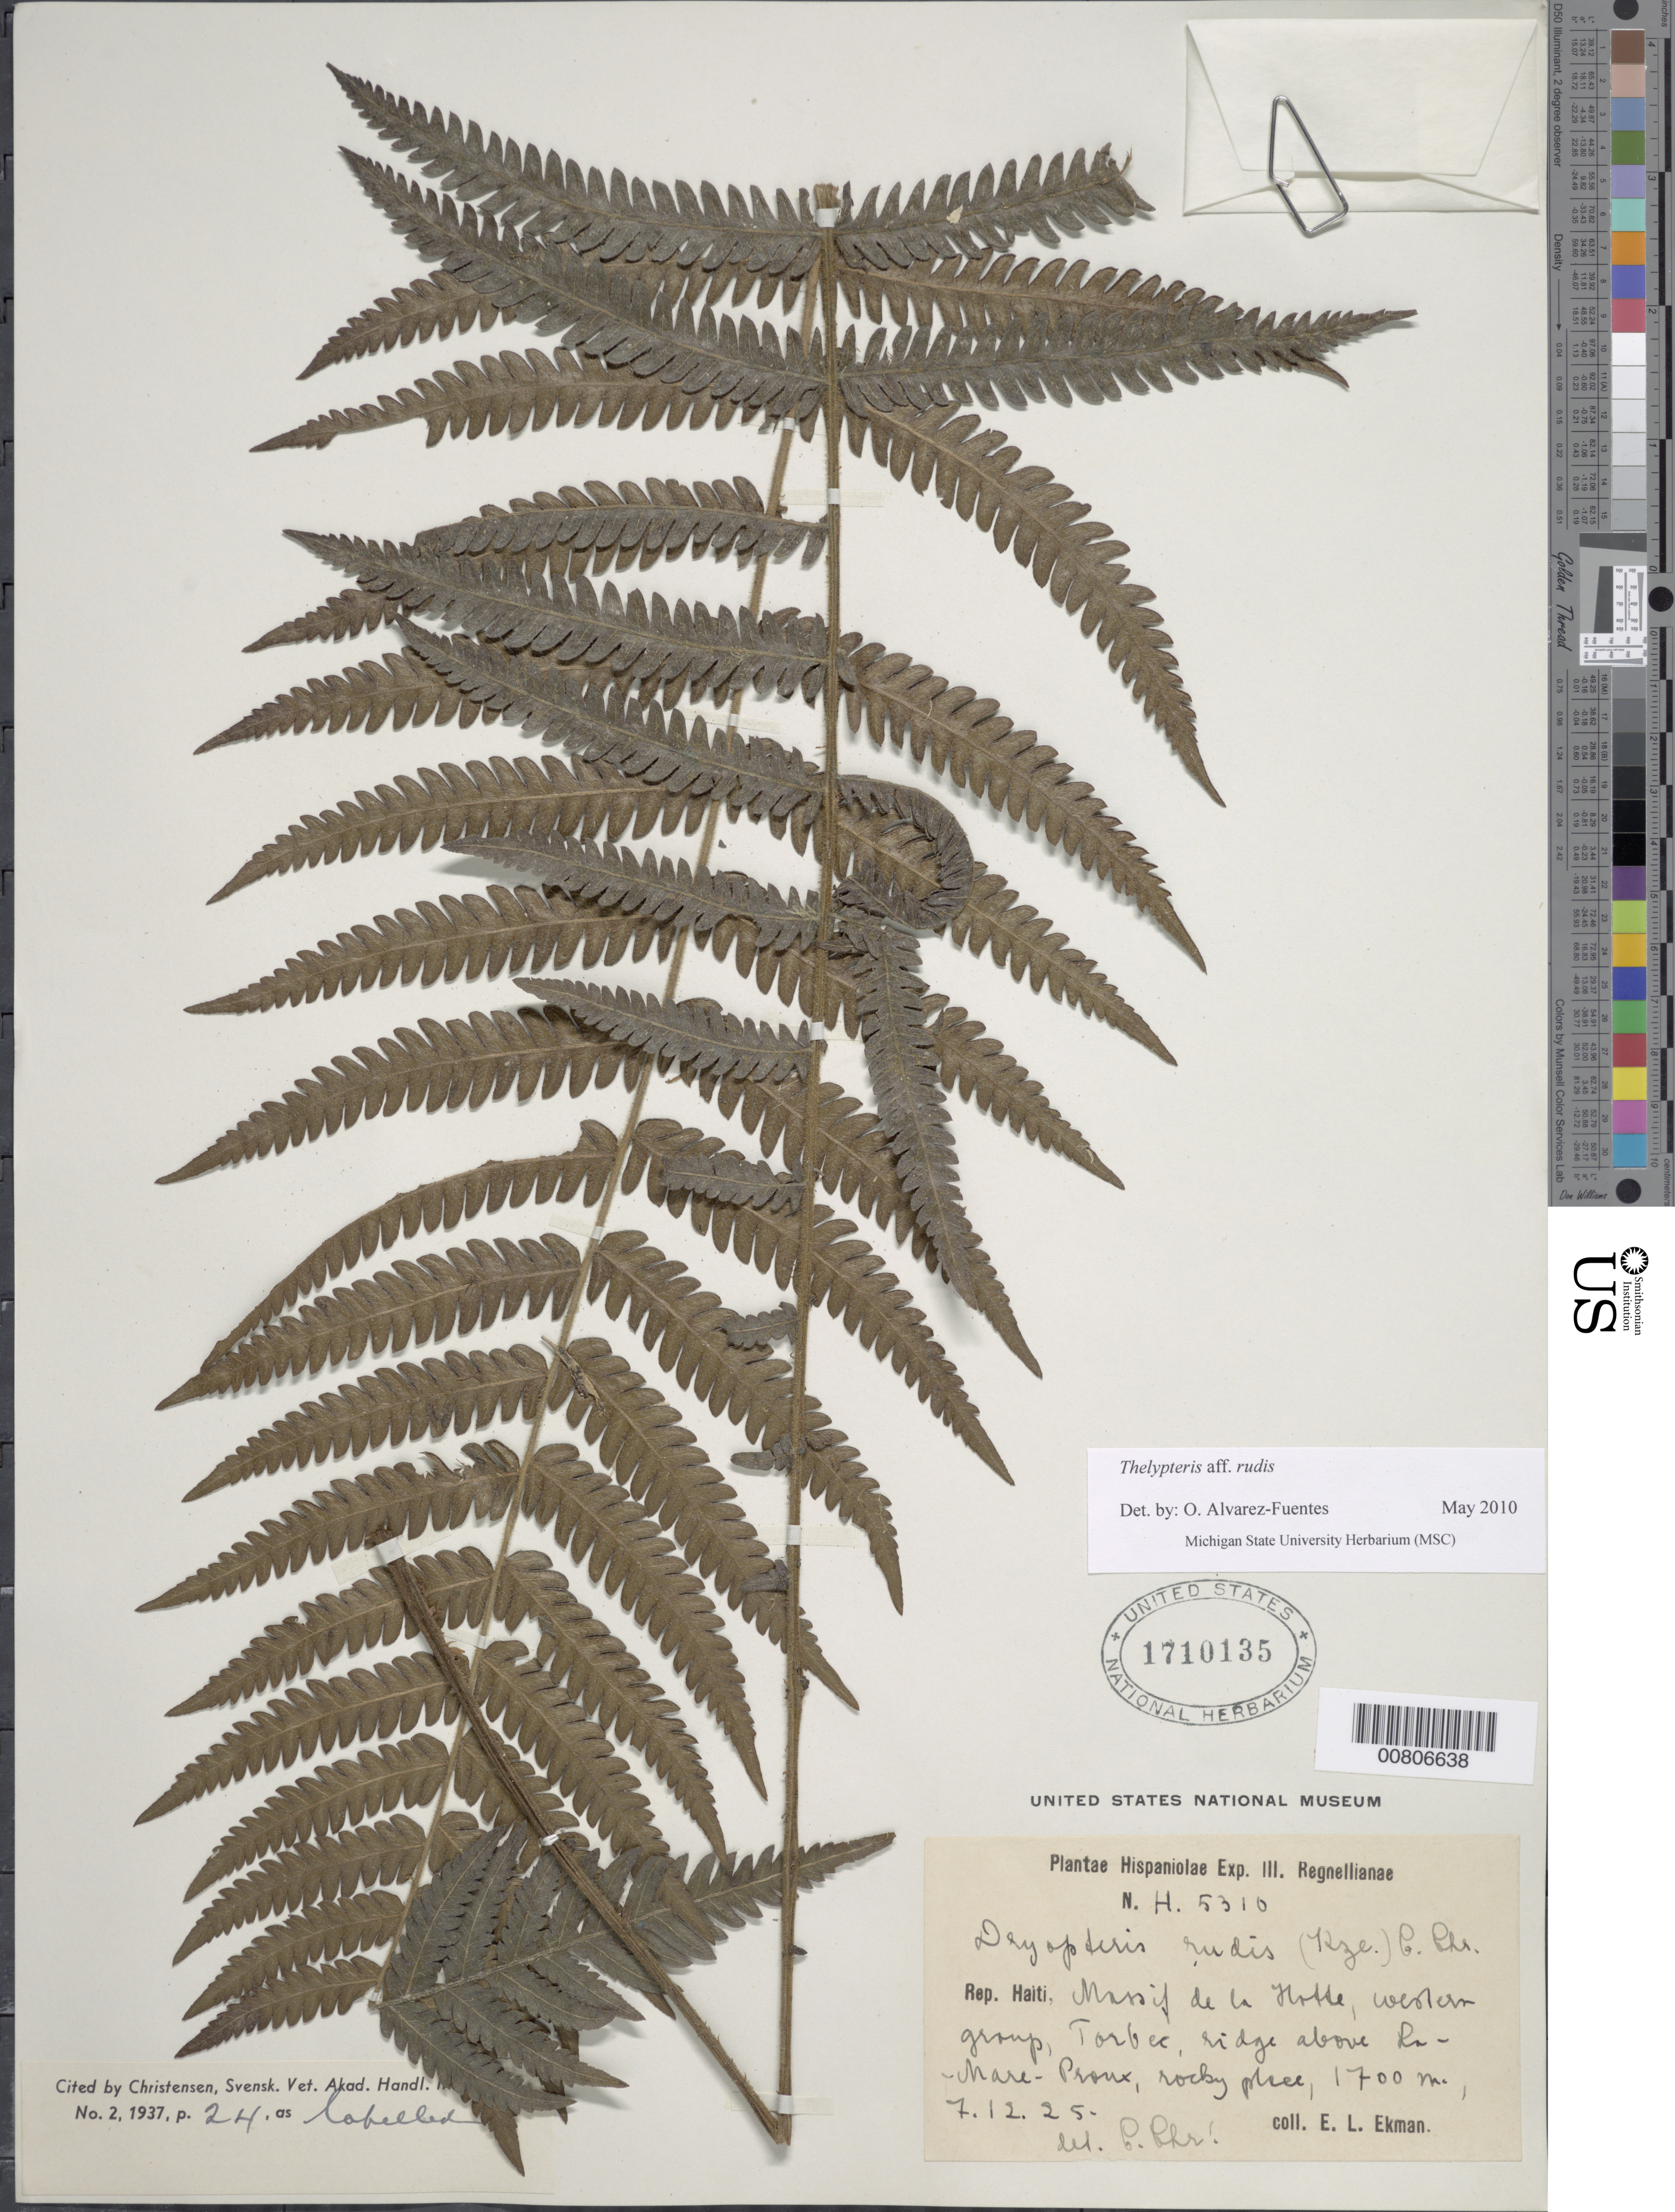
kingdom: Plantae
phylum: Tracheophyta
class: Polypodiopsida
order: Polypodiales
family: Thelypteridaceae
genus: Amauropelta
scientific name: Amauropelta rudis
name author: (Kunze) Pic. Serm.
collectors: E. L. Ekman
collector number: H 5310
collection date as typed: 07 Dec 1925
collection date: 1925-12-07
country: Haiti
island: Hispaniola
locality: Massif de la Hotte, western group, Torbec, above La Mare Proux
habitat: rocky place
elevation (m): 1700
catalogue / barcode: US 1710135